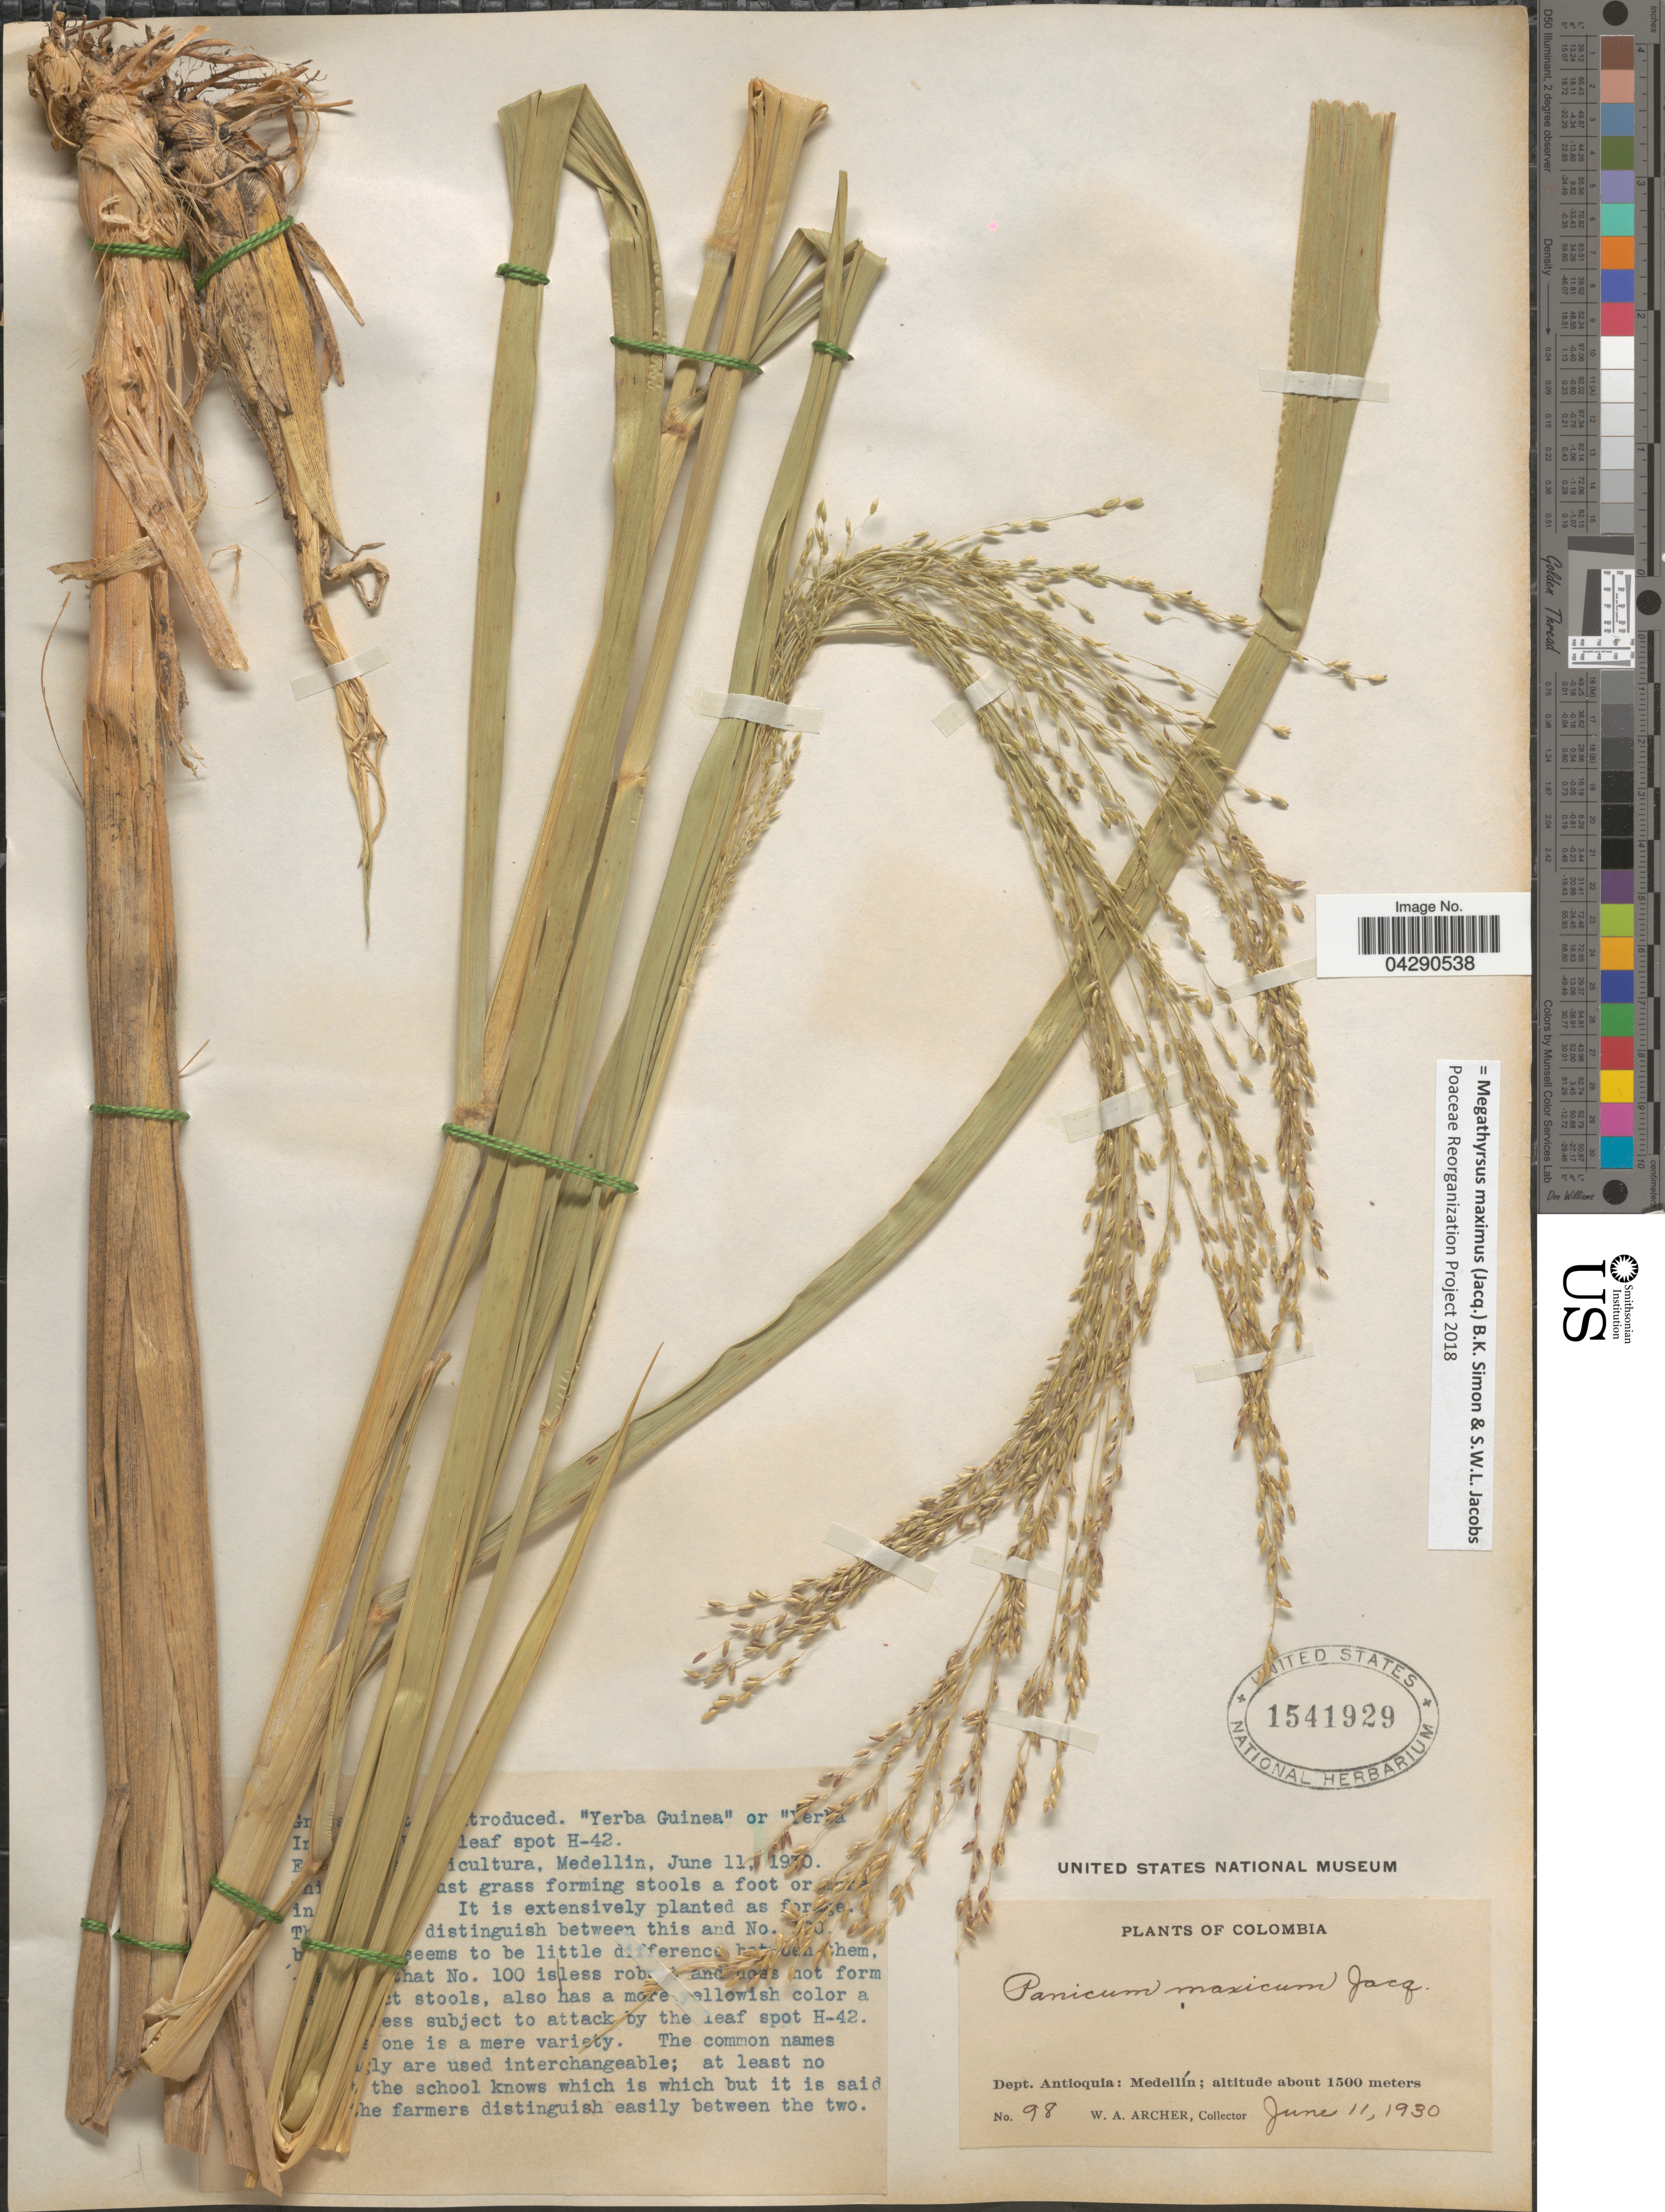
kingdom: Plantae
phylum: Tracheophyta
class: Liliopsida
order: Poales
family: Poaceae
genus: Megathyrsus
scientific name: Megathyrsus maximus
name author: (Jacq.) B.K. Simon & S.W.L. Jacobs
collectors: W. Archer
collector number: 98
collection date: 1930-06-11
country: Colombia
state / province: Antioquia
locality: Dept. Antioquia: Medellín.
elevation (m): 1500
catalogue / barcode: US 1541929